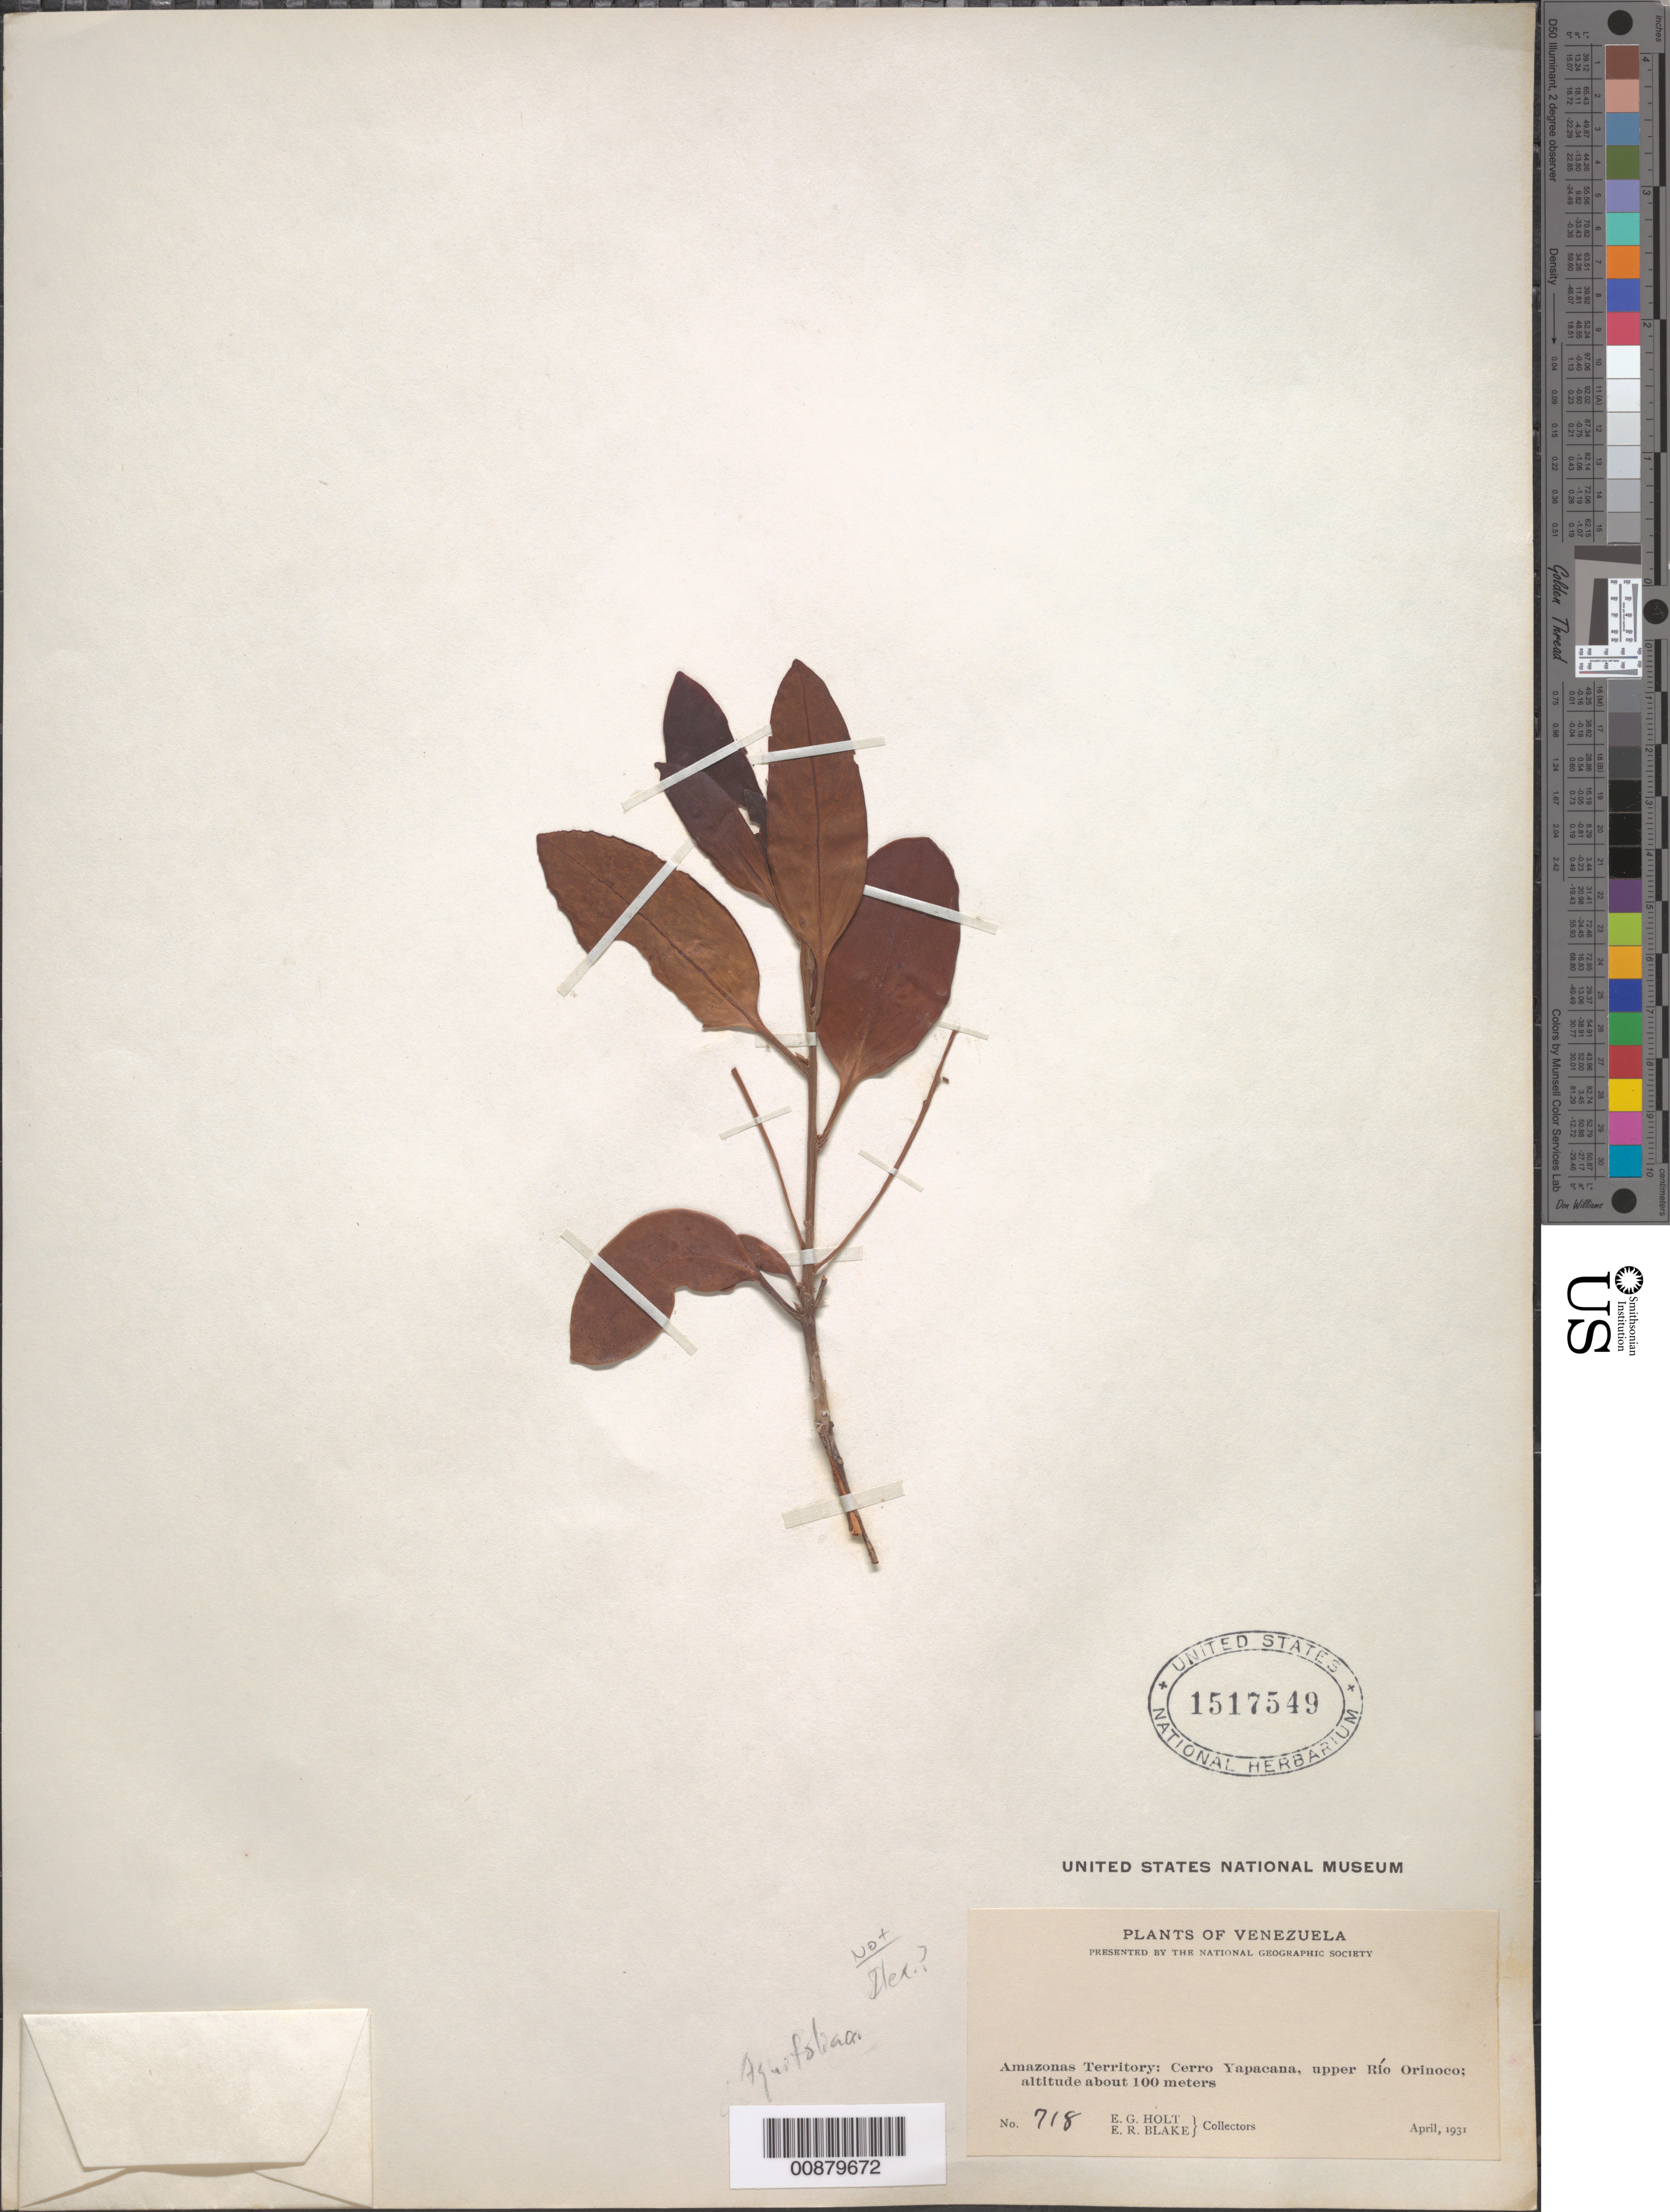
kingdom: Plantae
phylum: Tracheophyta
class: Magnoliopsida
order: Aquifoliales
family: Aquifoliaceae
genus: Ilex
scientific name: Ilex sp.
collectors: E. Holt & E. R. Blake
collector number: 718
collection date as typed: Apr-31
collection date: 1931-04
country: Venezuela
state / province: Amazonas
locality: Cerro Yapacána, upper Río Orinoco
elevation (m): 100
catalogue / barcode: US 1517549